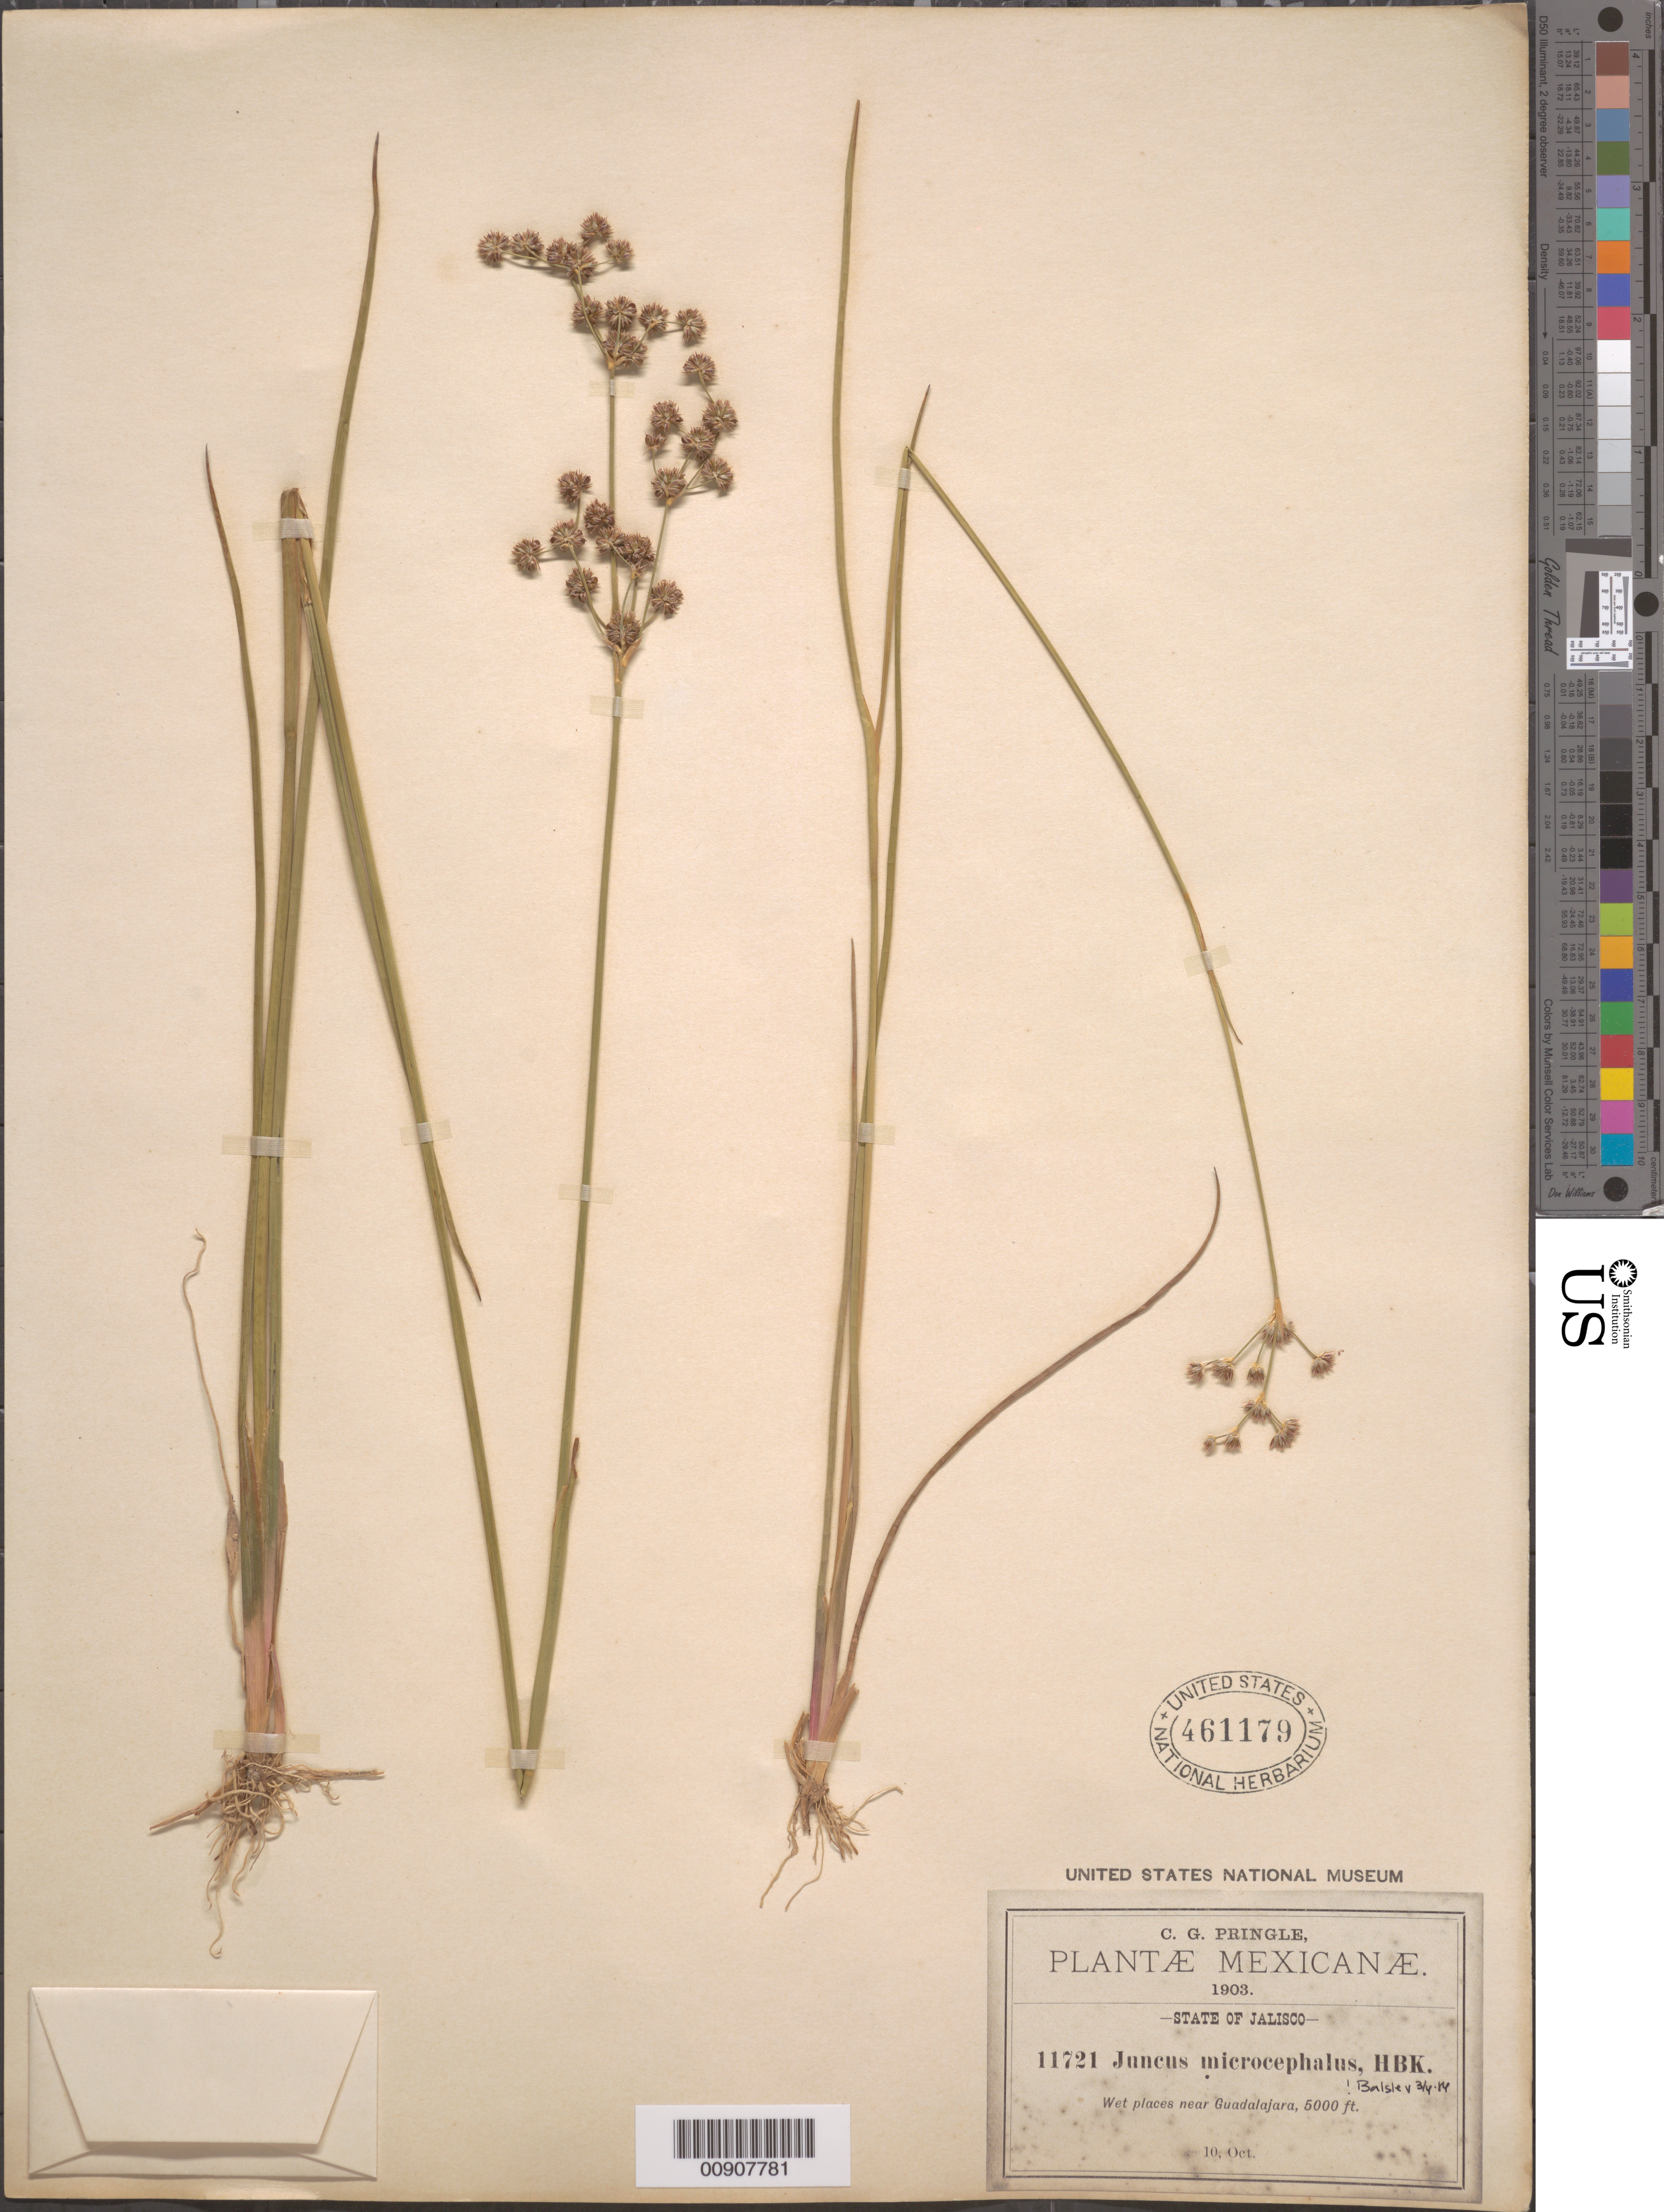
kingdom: Plantae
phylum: Tracheophyta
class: Liliopsida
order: Poales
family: Juncaceae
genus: Juncus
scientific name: Juncus microcephalus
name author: Kunth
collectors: C. G. Pringle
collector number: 11721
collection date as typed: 10 Oct 1903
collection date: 1903-10-10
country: Mexico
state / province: Jalisco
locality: Near Guadalajara, State of Jalisco.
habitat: Wet places.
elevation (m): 1524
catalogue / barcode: US 461179